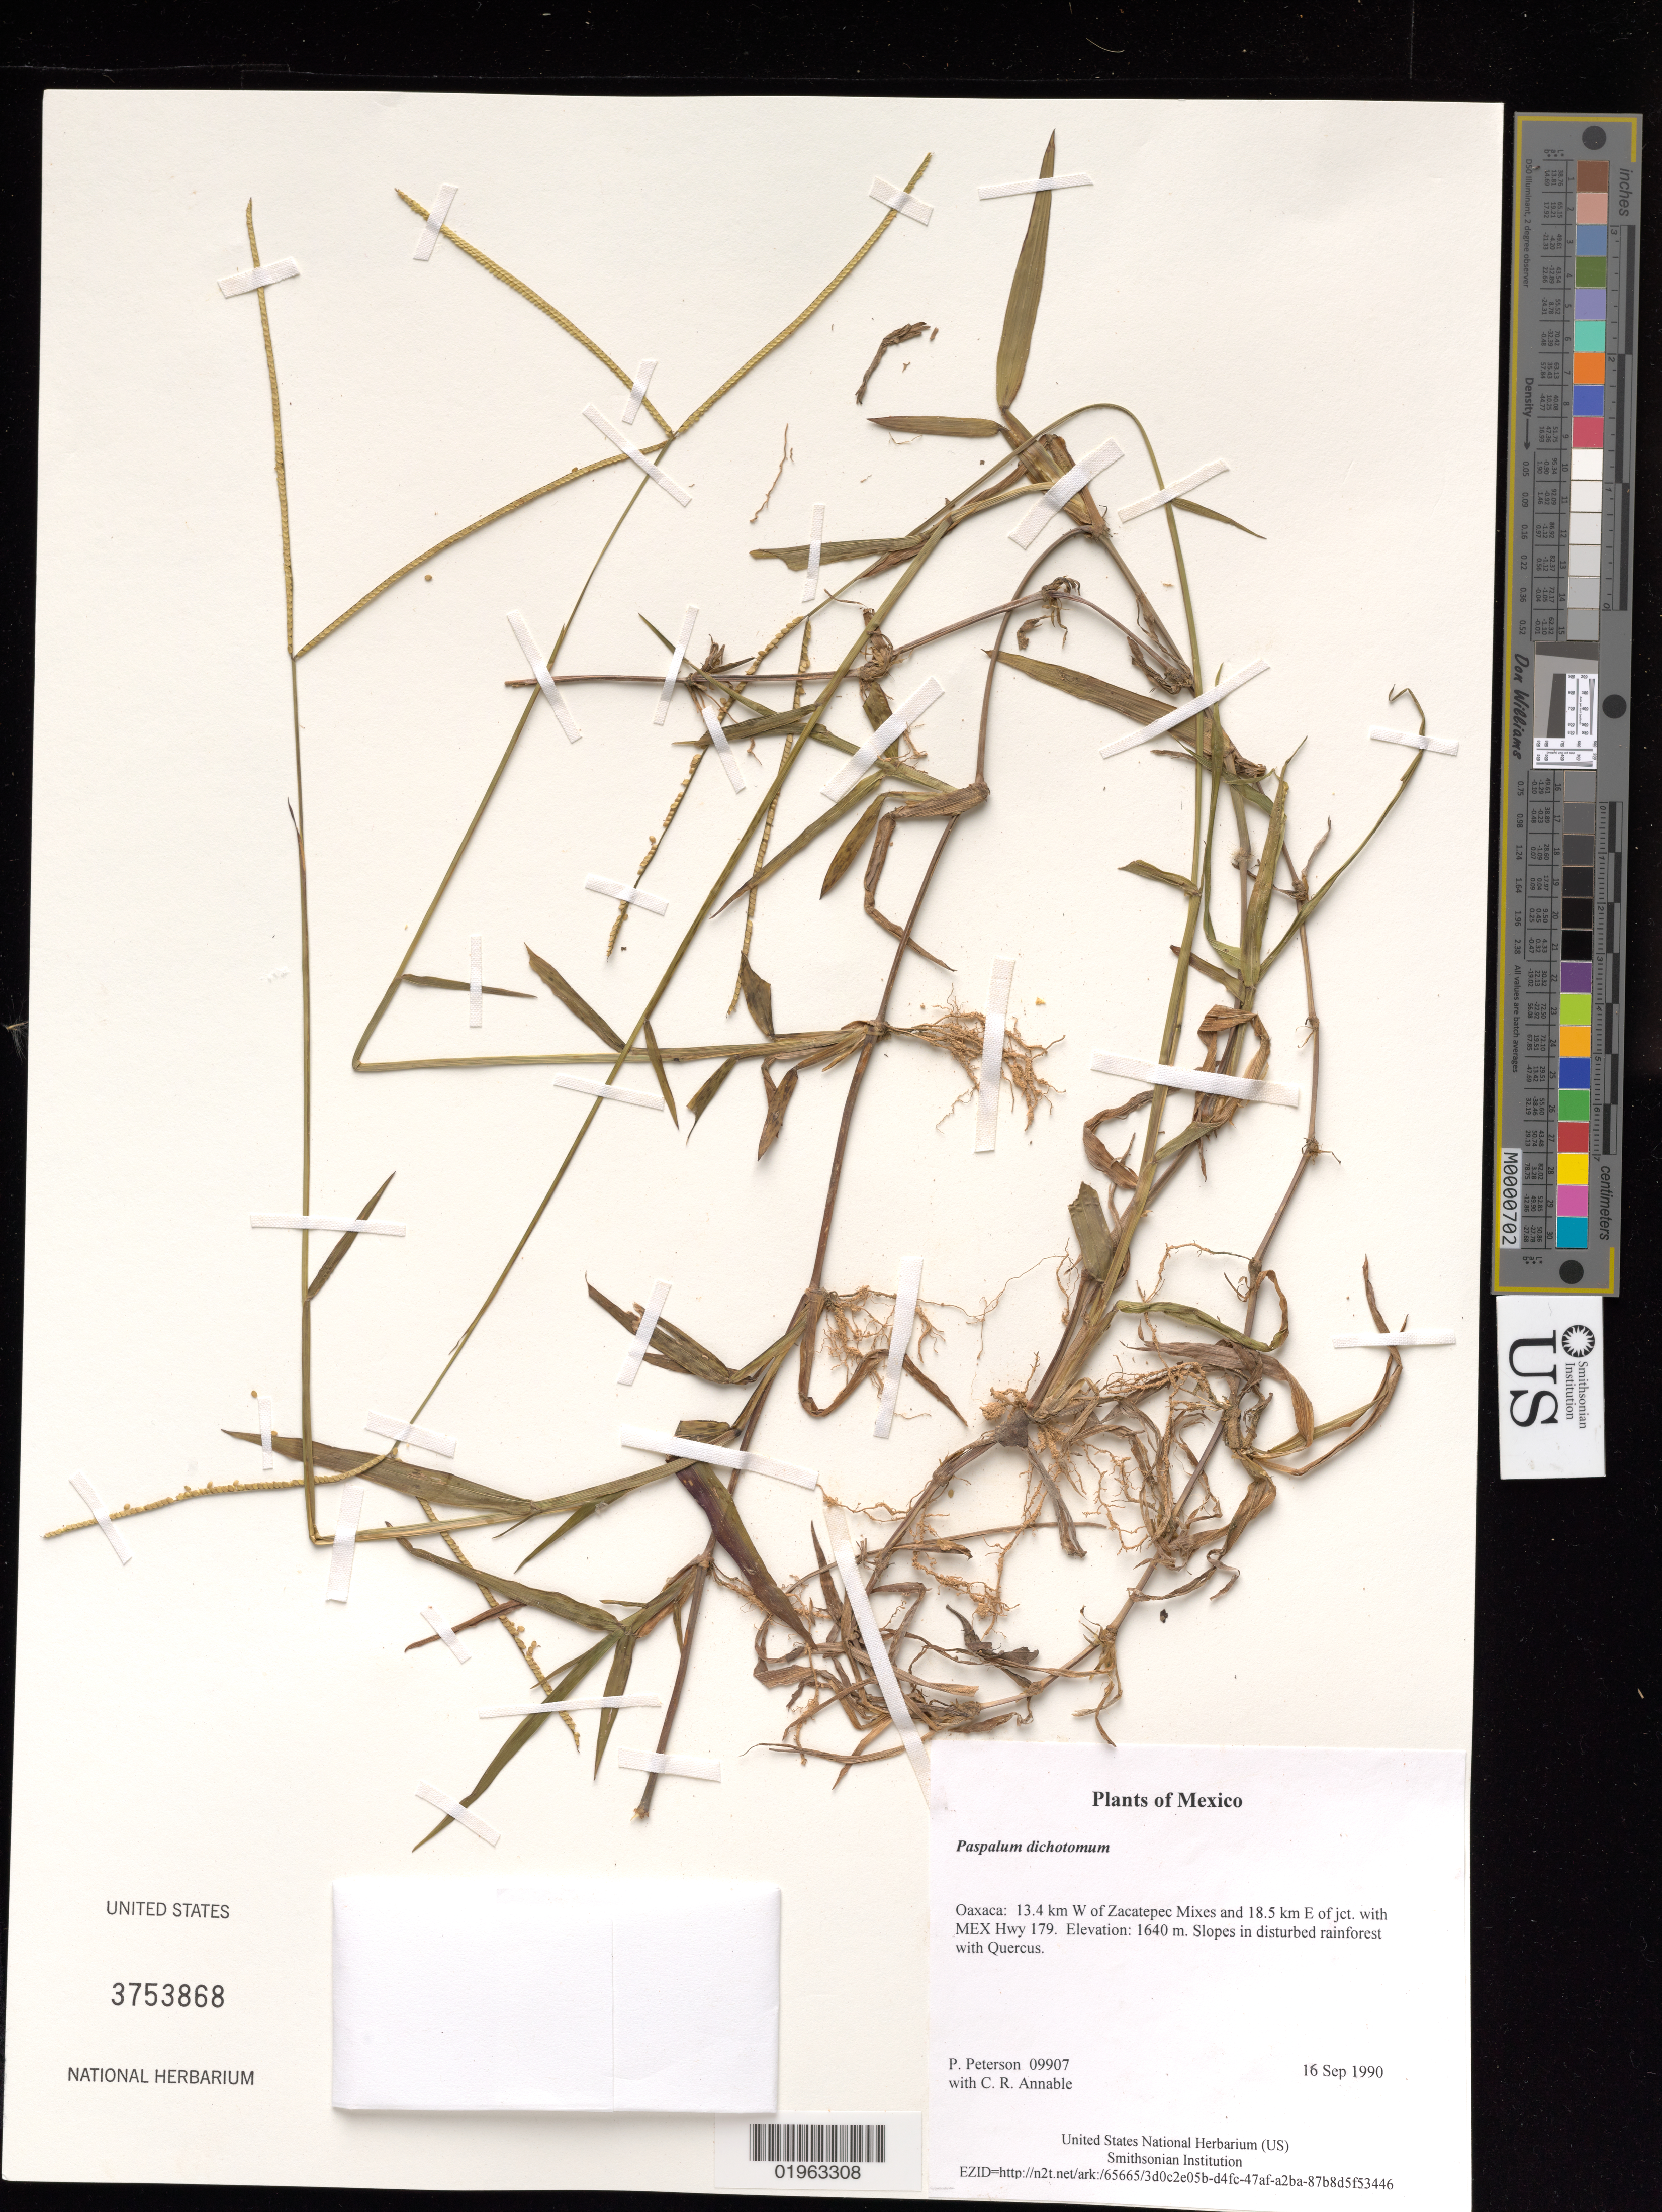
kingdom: Plantae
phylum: Tracheophyta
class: Liliopsida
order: Poales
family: Poaceae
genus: Paspalum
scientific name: Paspalum dichotomum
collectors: P. M. Peterson & C. R. Annable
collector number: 09907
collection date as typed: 16 Sep 1990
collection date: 1990-09-16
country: Mexico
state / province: Oaxaca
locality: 13.4 km W of Zacatepec Mixes and 18.5 km E of jct. with MEX Hwy 179.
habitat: Slopes in disturbed rainforest with Quercus.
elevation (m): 1640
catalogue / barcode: US 3753868